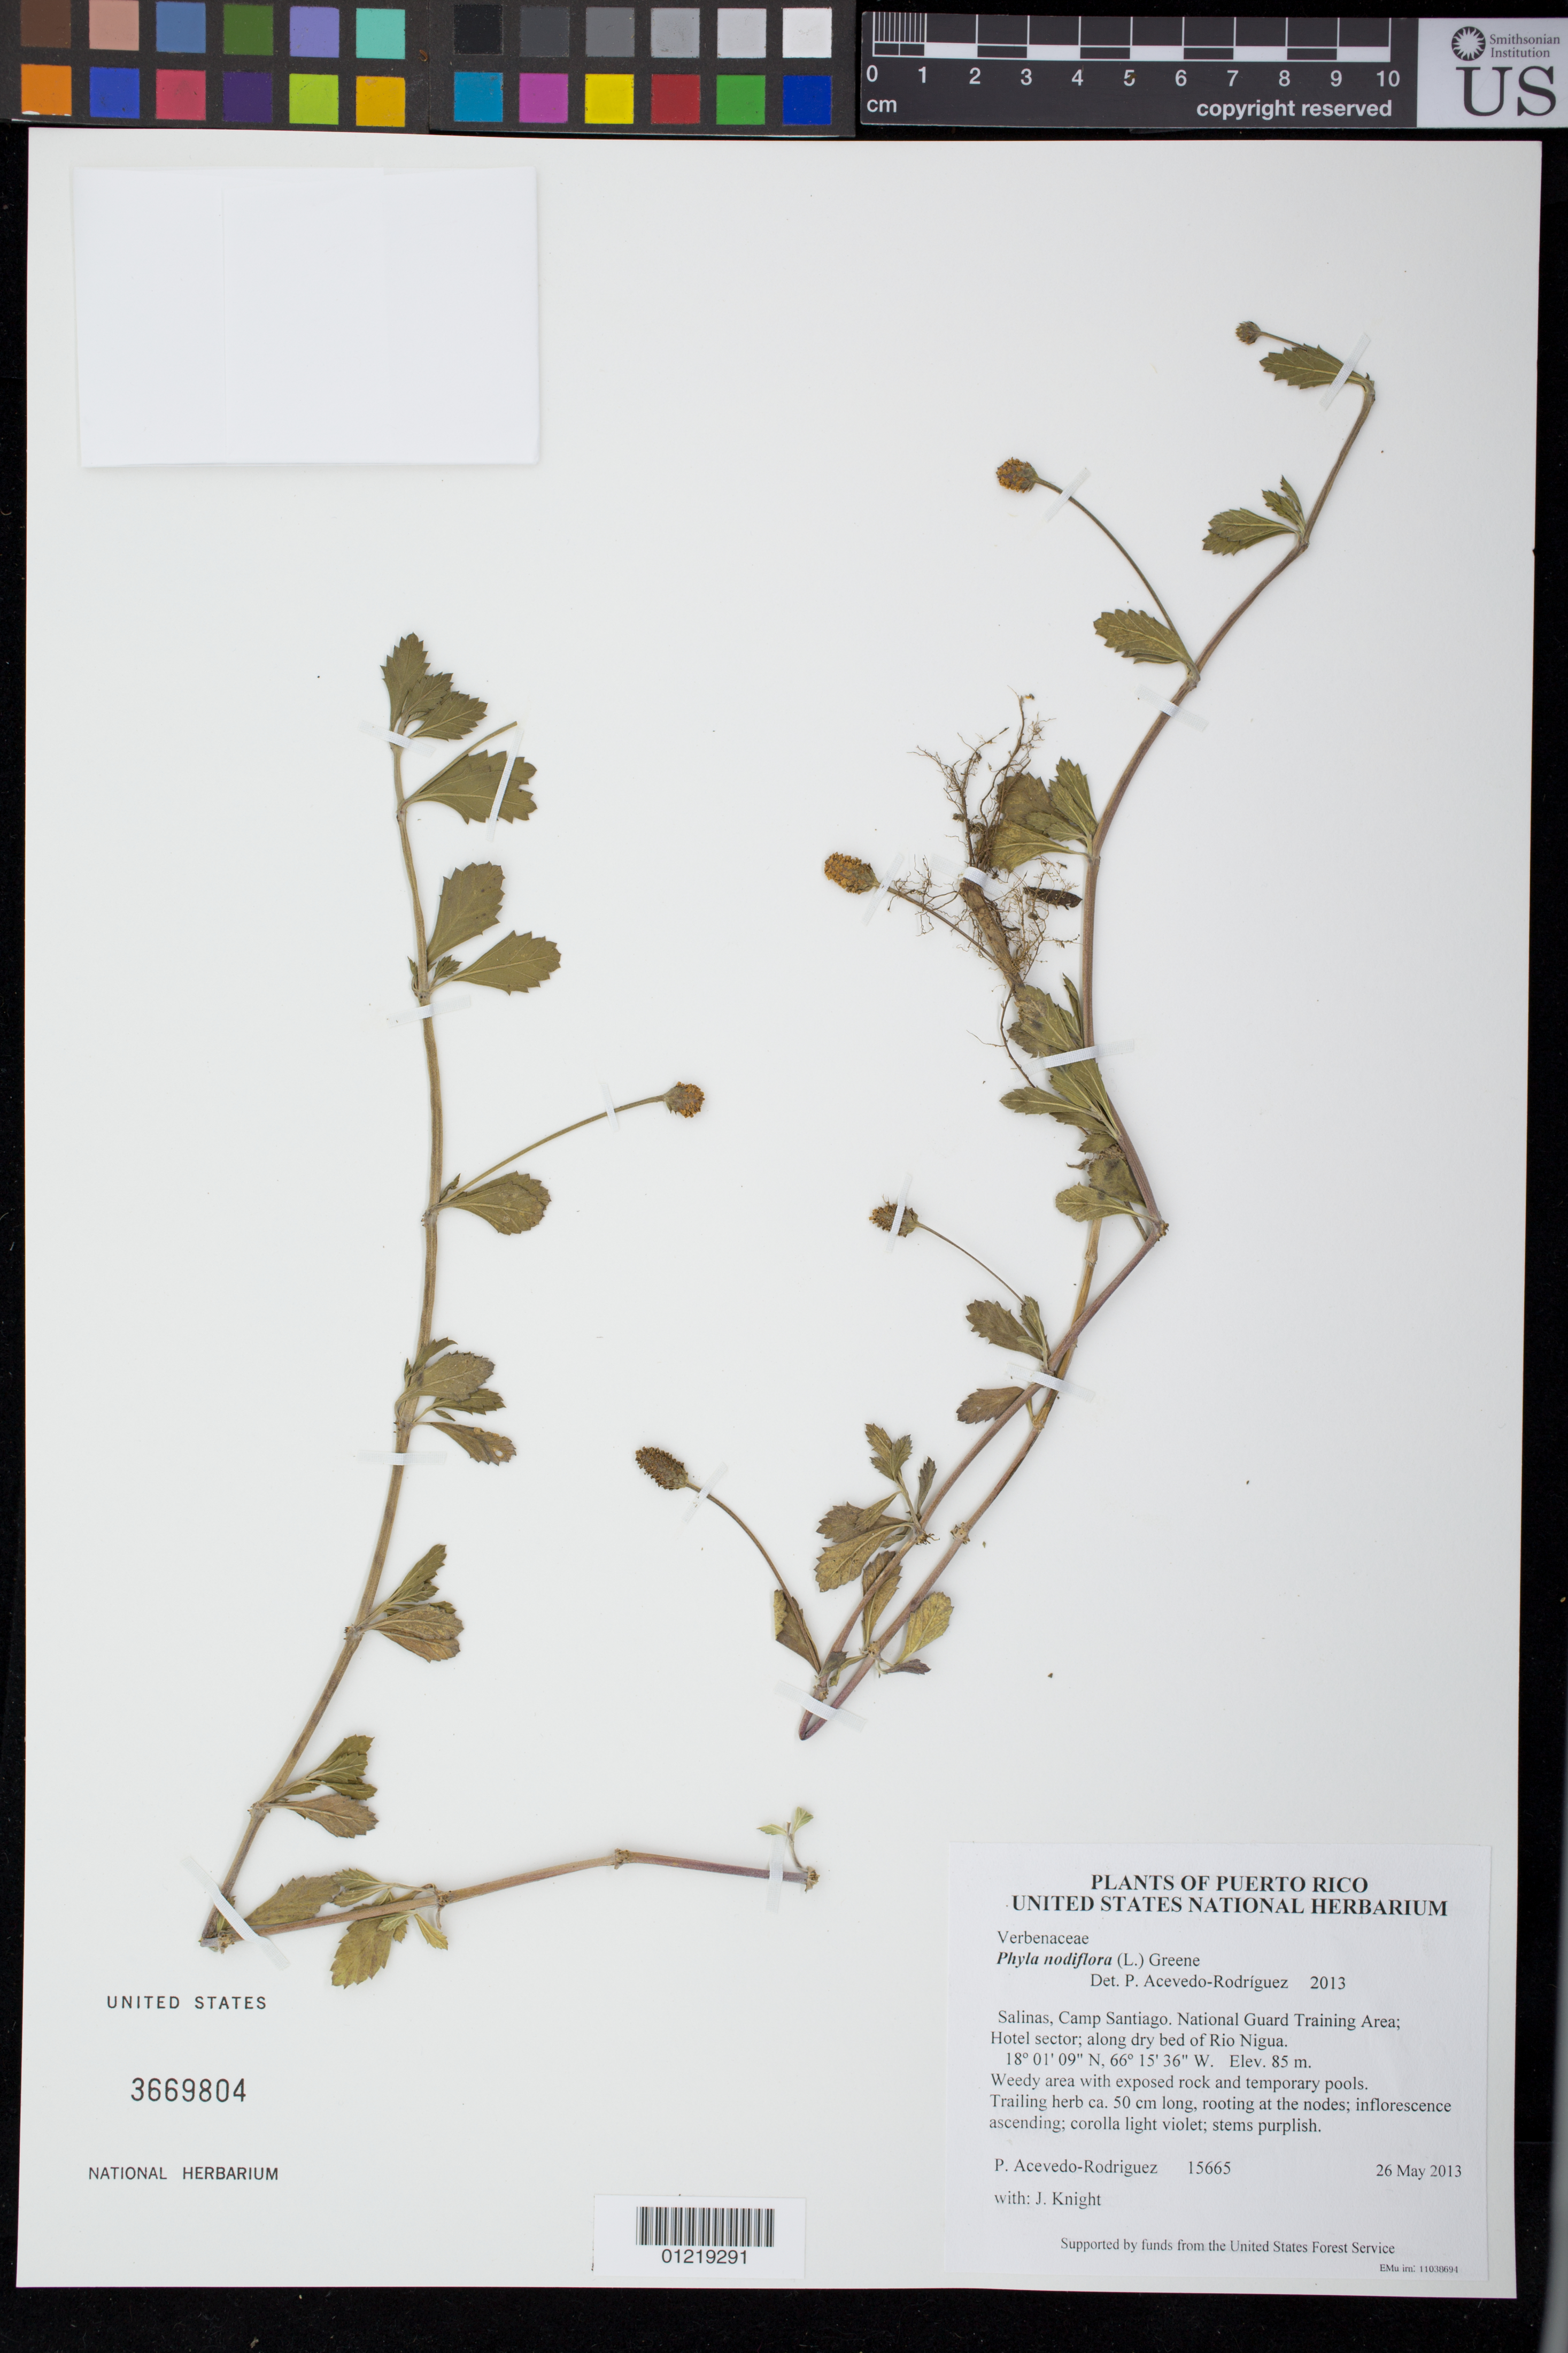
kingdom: Plantae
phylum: Tracheophyta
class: Magnoliopsida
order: Lamiales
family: Verbenaceae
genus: Phyla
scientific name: Phyla nodiflora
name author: (L.) Greene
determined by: Acevedo-Rodríguez, P., (BOT), Smithsonian Institution - National Museum of Natural History (UNITED STATES)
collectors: P. Acevedo-Rodr. & J. Knight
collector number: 15665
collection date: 2013-05-26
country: Puerto Rico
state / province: Salinas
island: Puerto Rico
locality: Camp Santiago. National Guard Training Area; Hotel sector; along dry bed of Rio Nigua.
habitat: Weedy area with exposed rock and temporary pools.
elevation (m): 85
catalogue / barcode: US 3669804